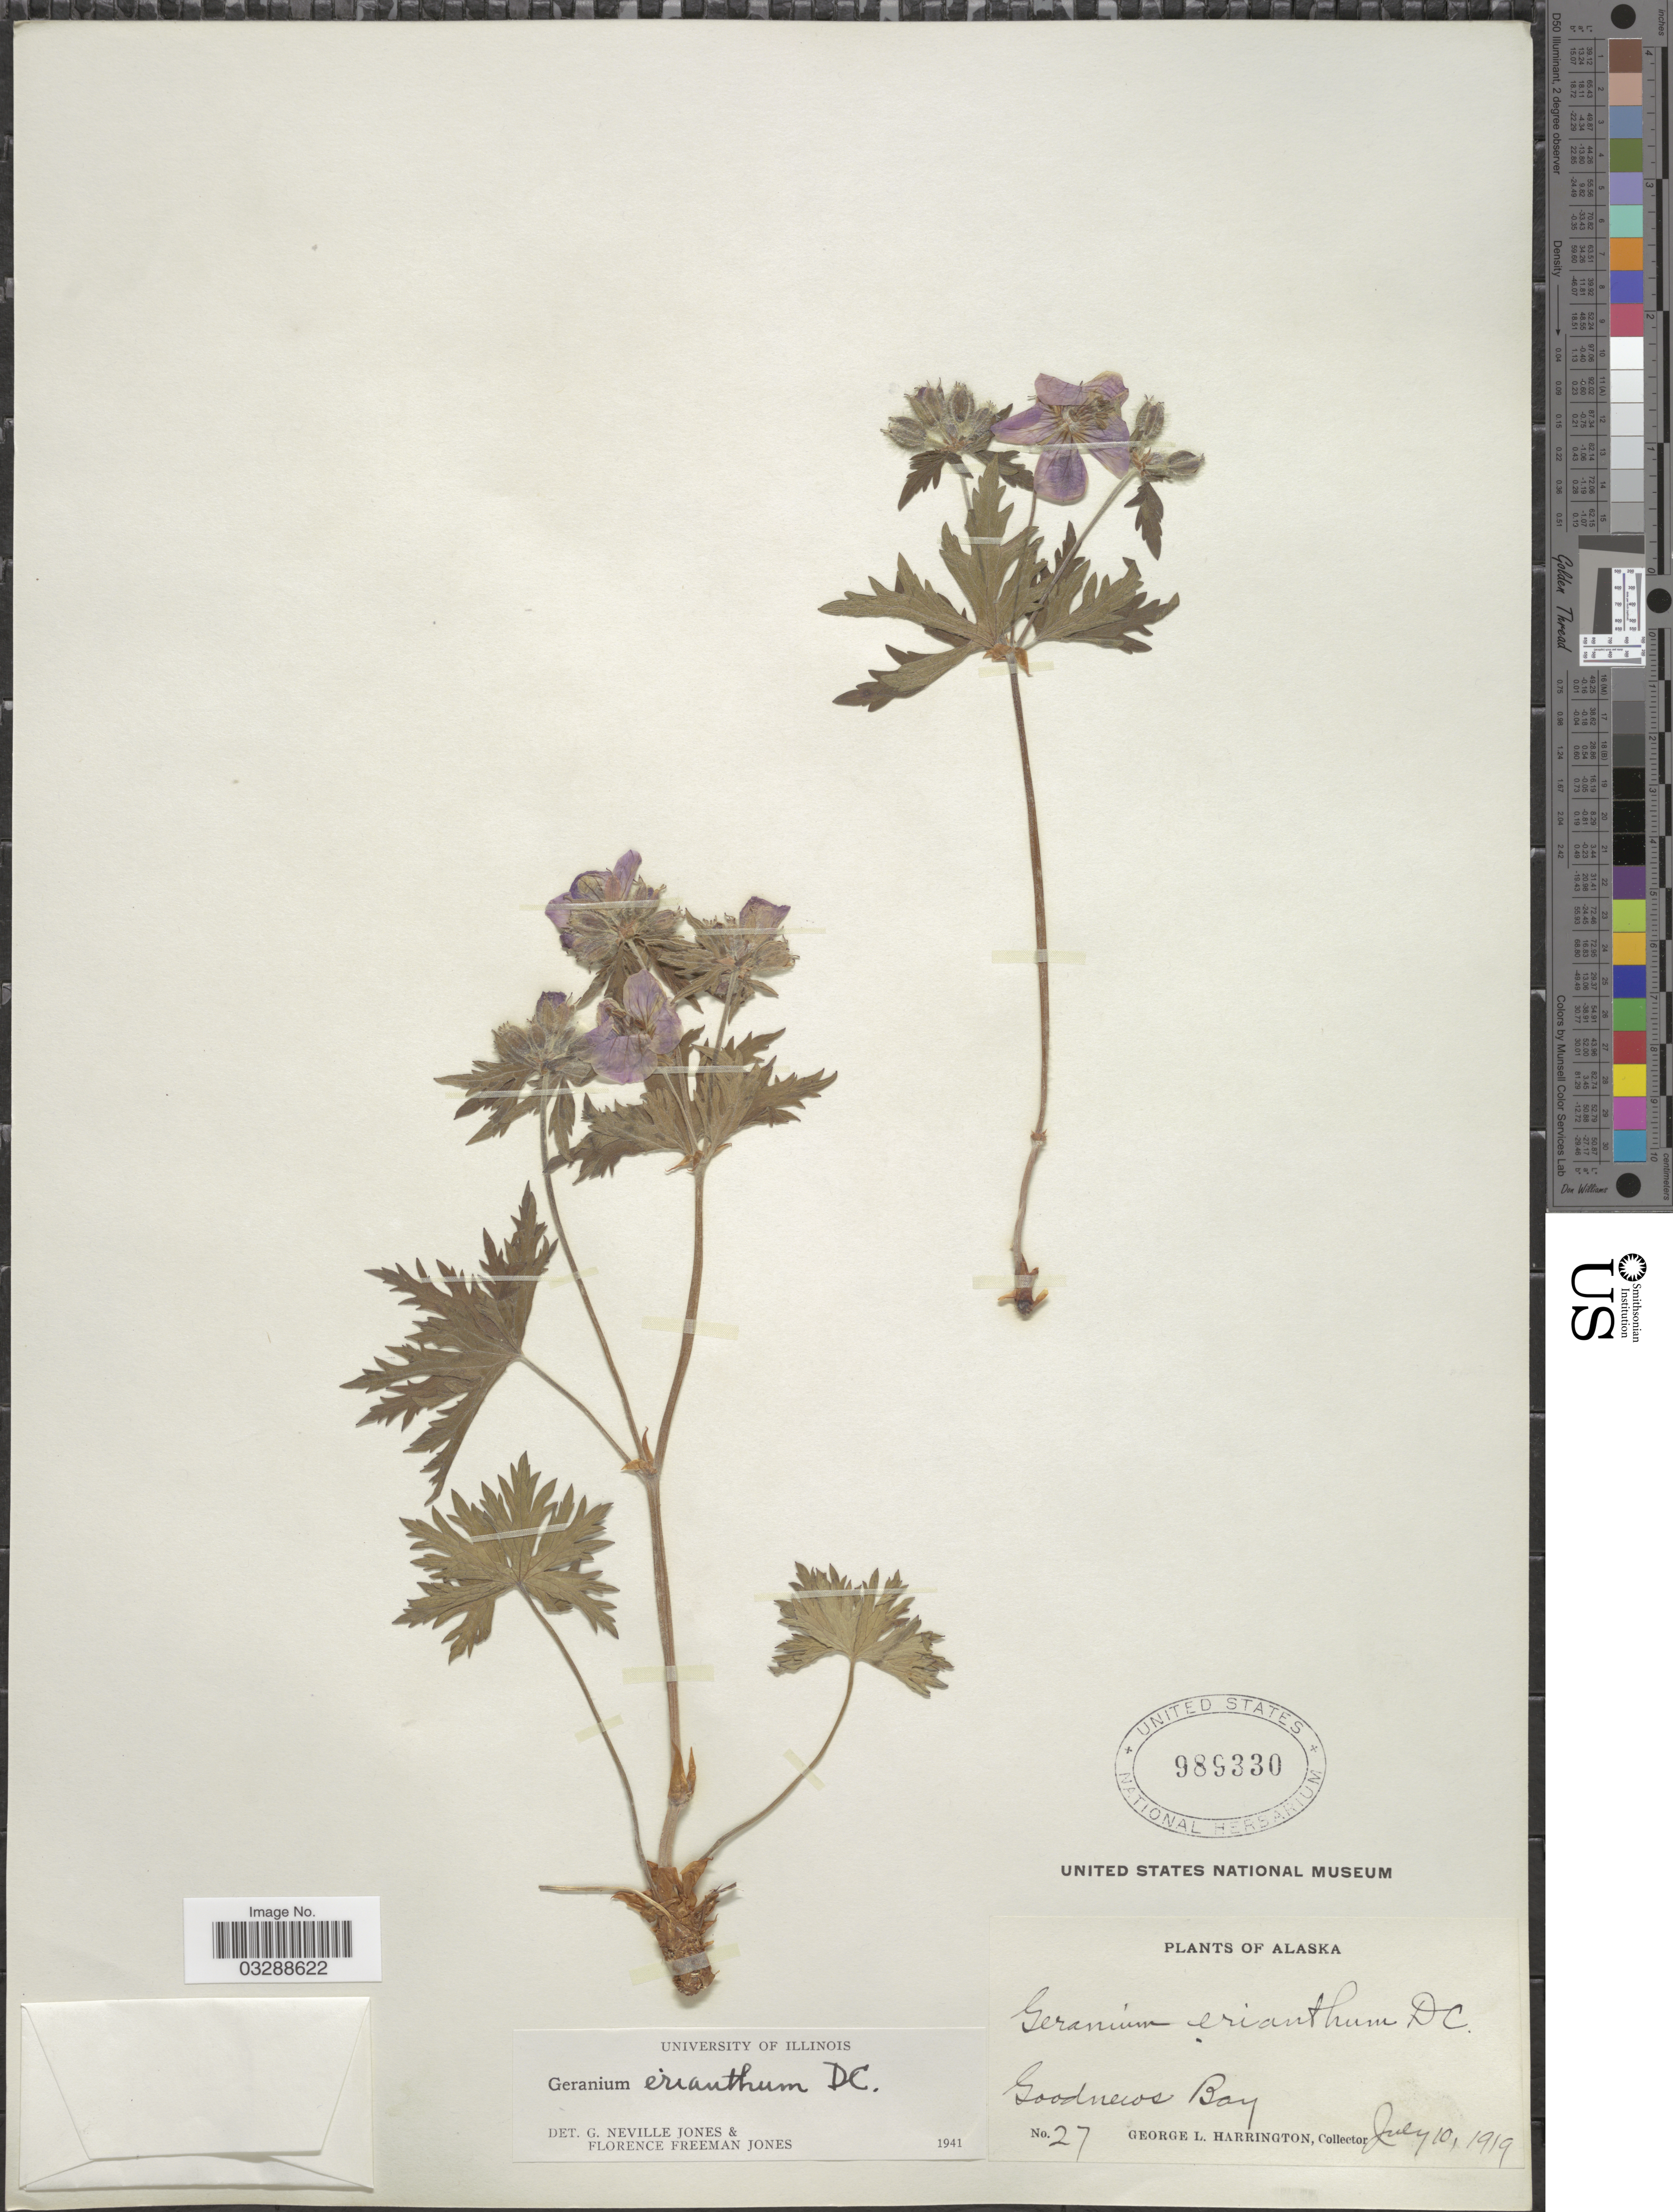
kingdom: Plantae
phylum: Tracheophyta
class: Magnoliopsida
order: Geraniales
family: Geraniaceae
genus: Geranium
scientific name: Geranium erianthum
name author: DC.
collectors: G. Harrington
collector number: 27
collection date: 1919-07-10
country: United States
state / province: Alaska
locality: Goodnews Bay.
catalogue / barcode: US 989330